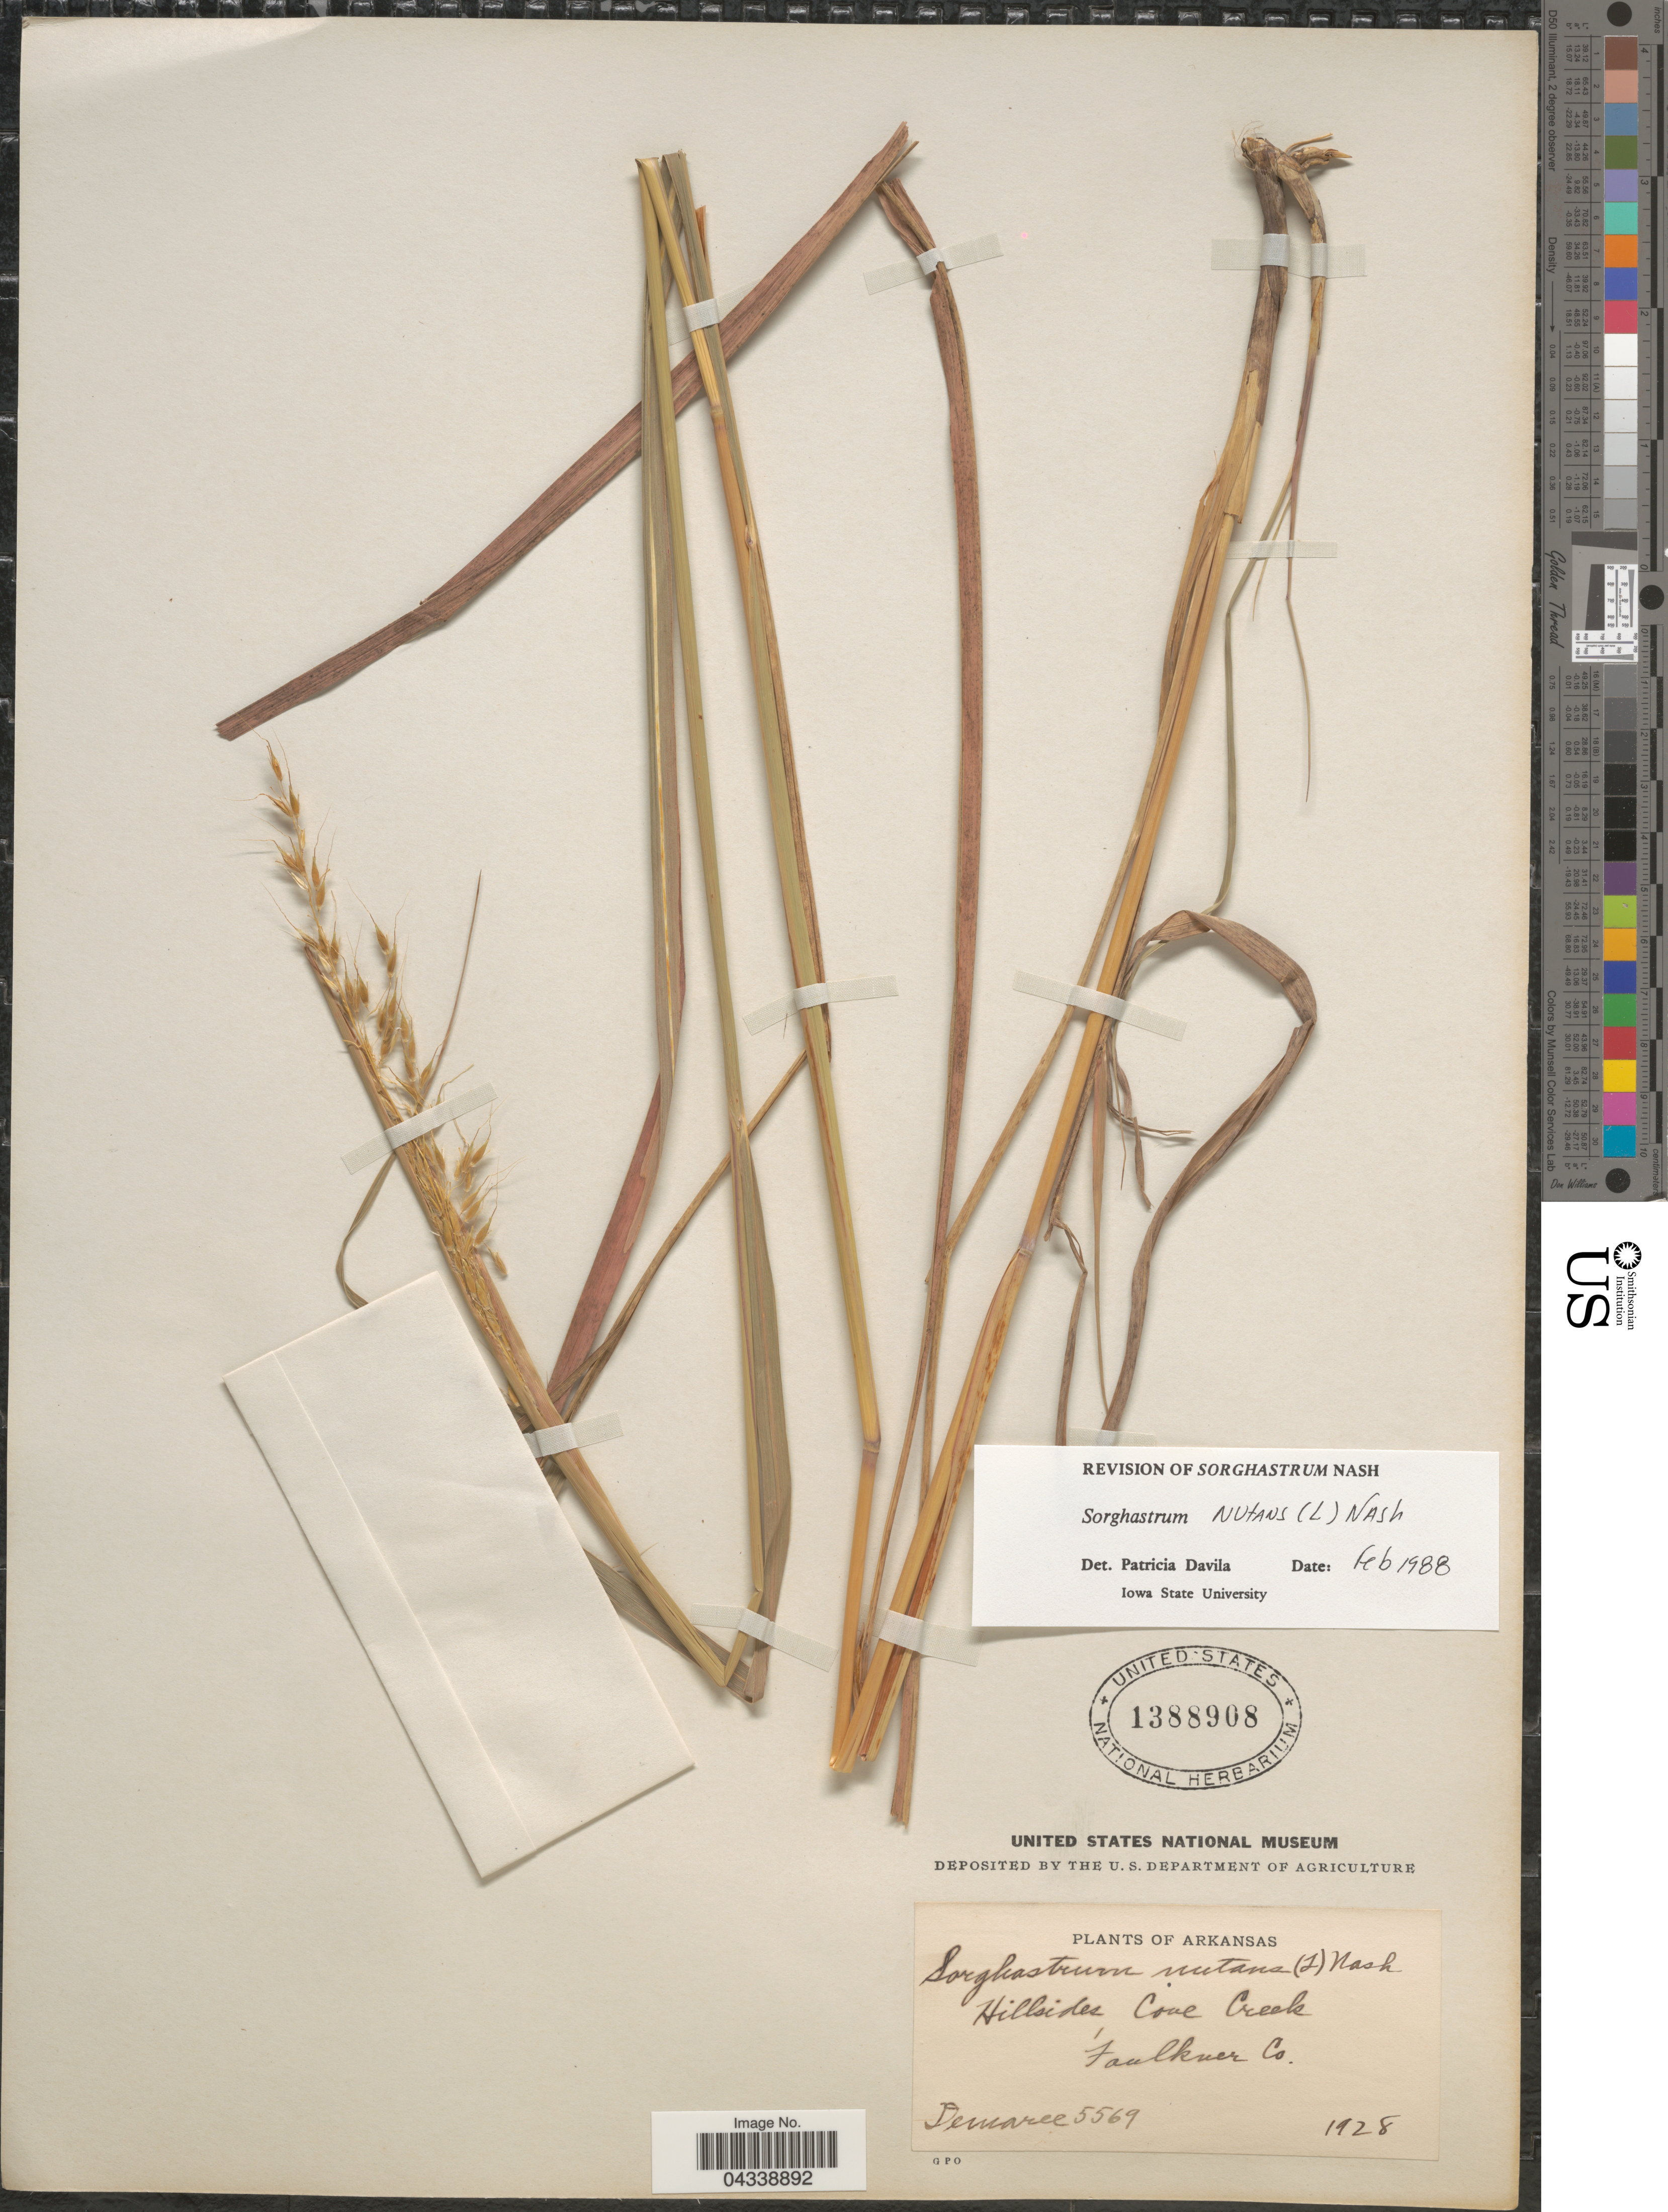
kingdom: Plantae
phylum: Tracheophyta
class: Liliopsida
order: Poales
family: Poaceae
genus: Sorghastrum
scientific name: Sorghastrum nutans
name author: (L.) Nash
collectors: D. Demaree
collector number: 5569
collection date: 1928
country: United States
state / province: Arkansas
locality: Hillsides, Coal Creek. Faulkner Co.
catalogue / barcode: US 1388908